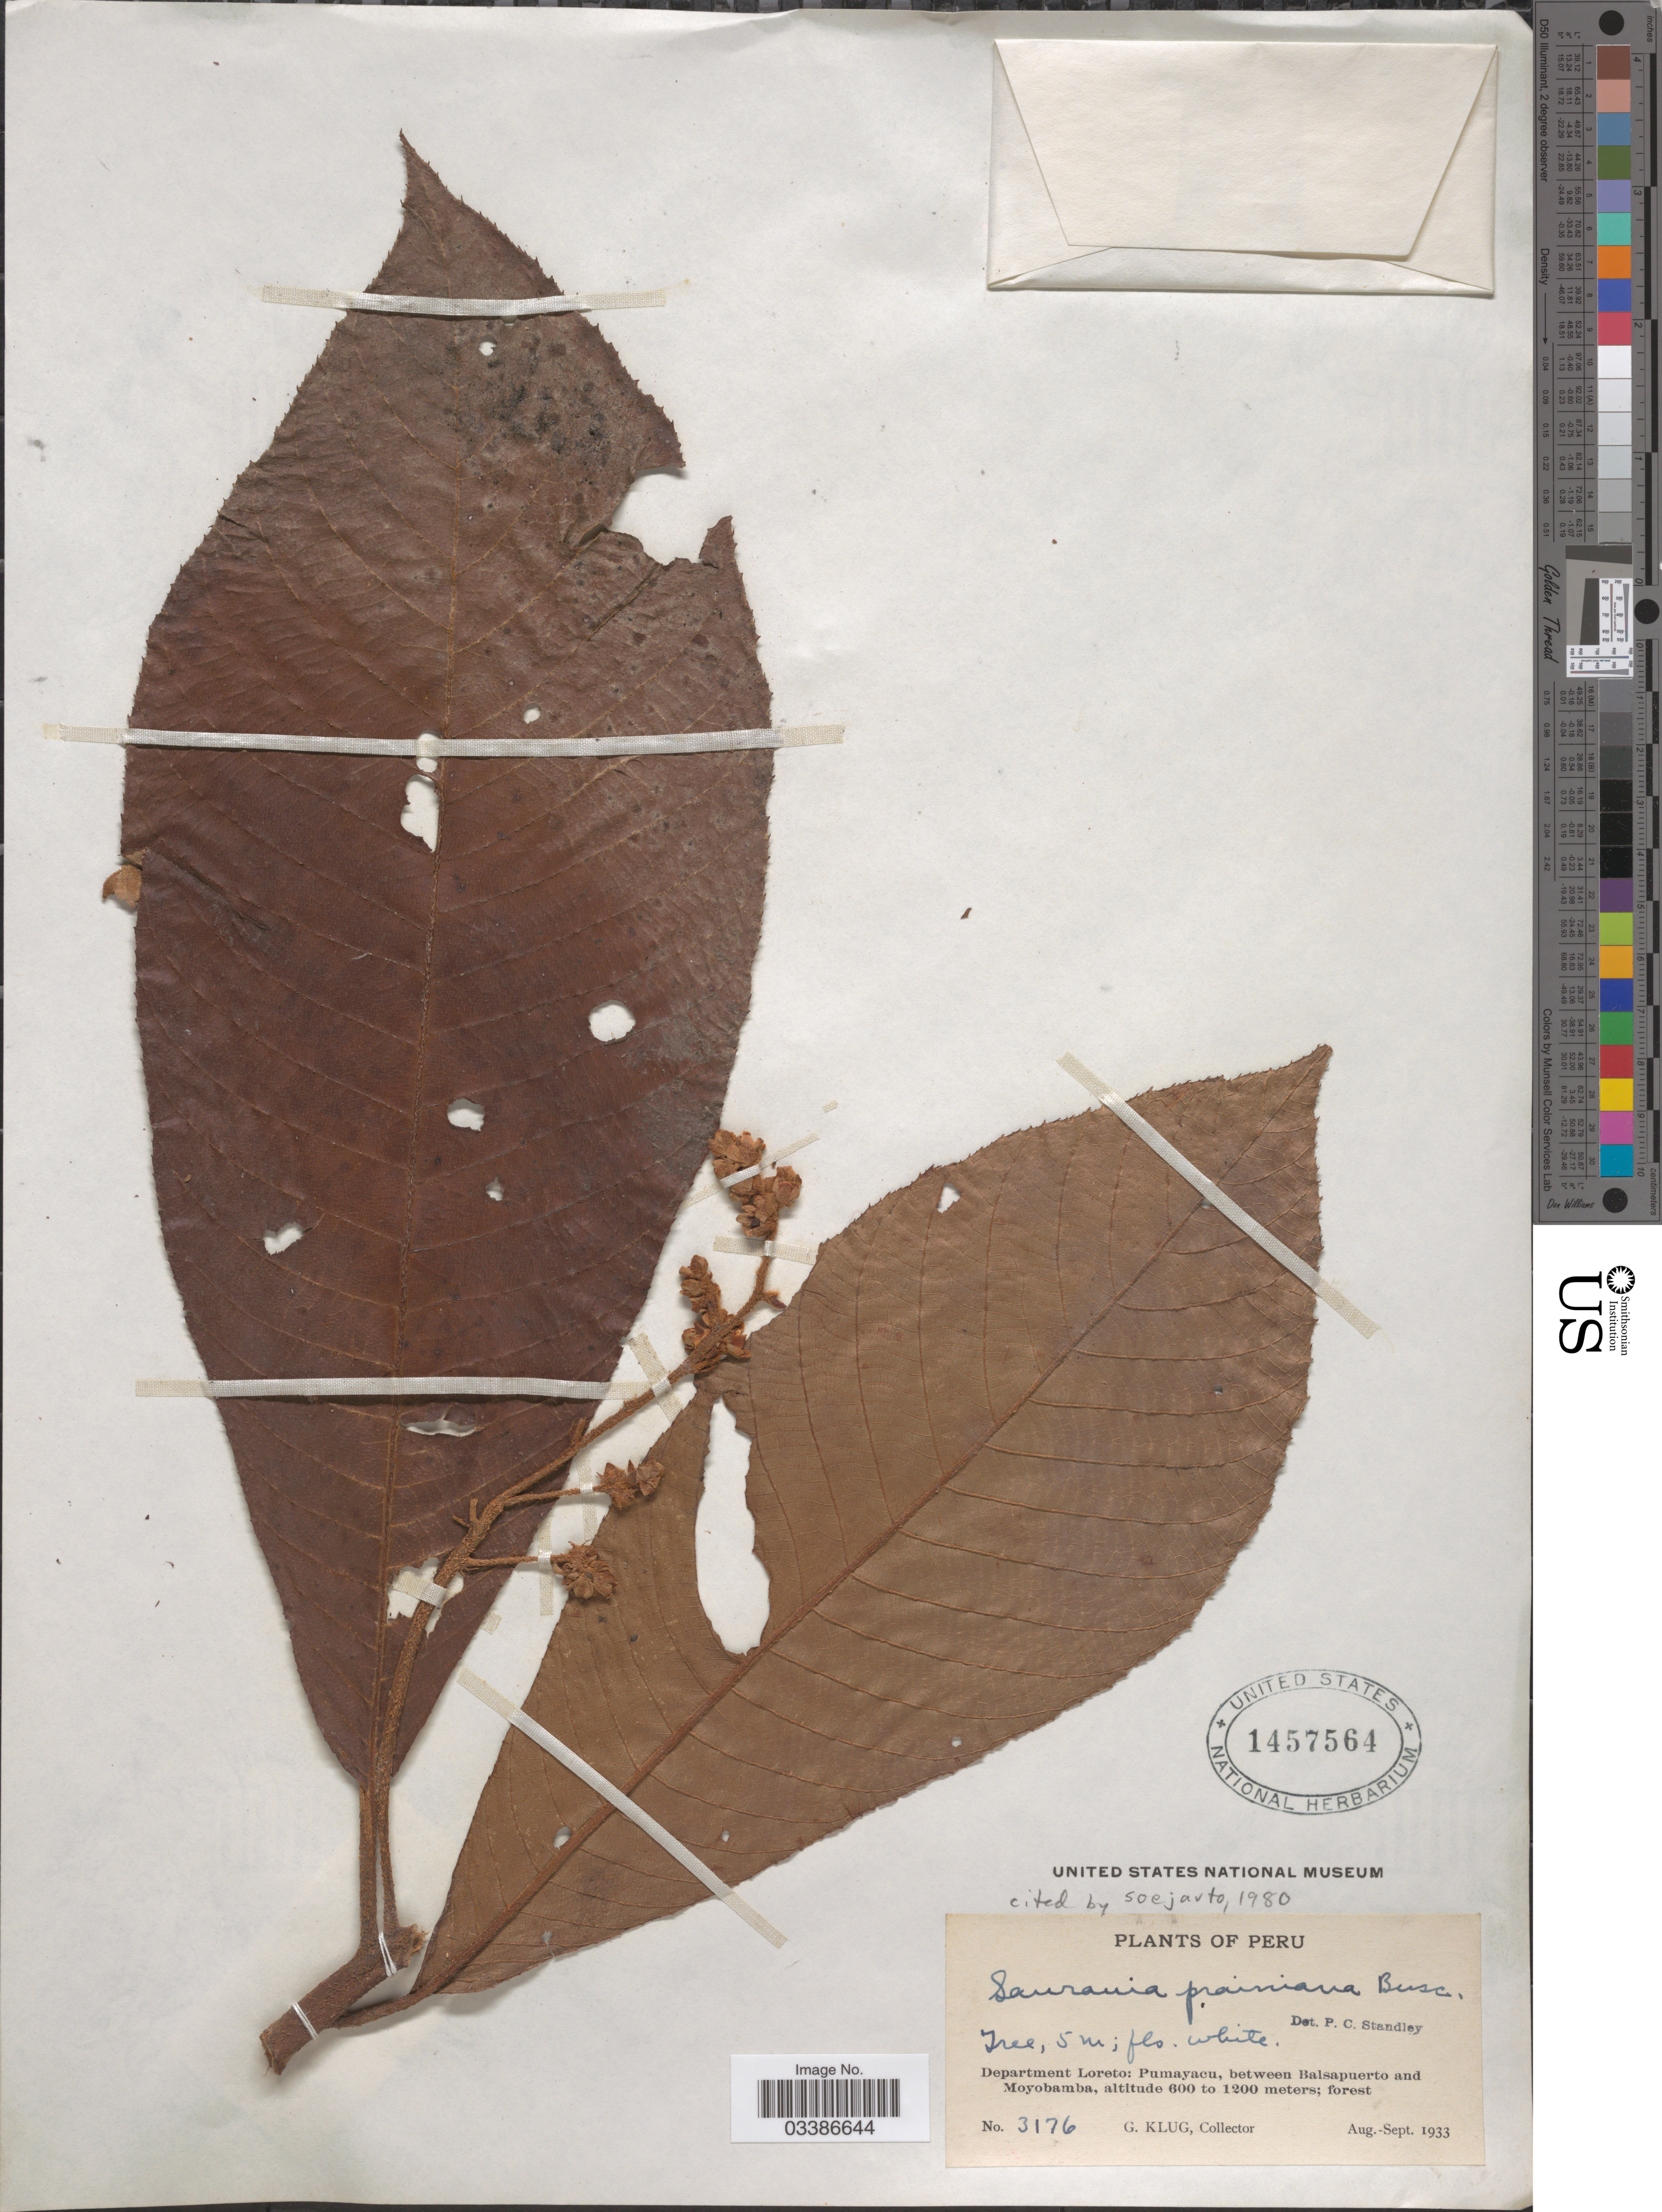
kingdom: Plantae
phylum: Tracheophyta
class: Magnoliopsida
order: Ericales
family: Actinidiaceae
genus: Saurauia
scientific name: Saurauia prainiana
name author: Buscal.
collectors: G. Klug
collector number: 3176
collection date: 1933-08/1933-09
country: Peru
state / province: Loreto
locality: Departmento Loreto: Pumayacu, between Balsapuerto and Moyobamba.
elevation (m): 600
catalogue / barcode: US 1457564